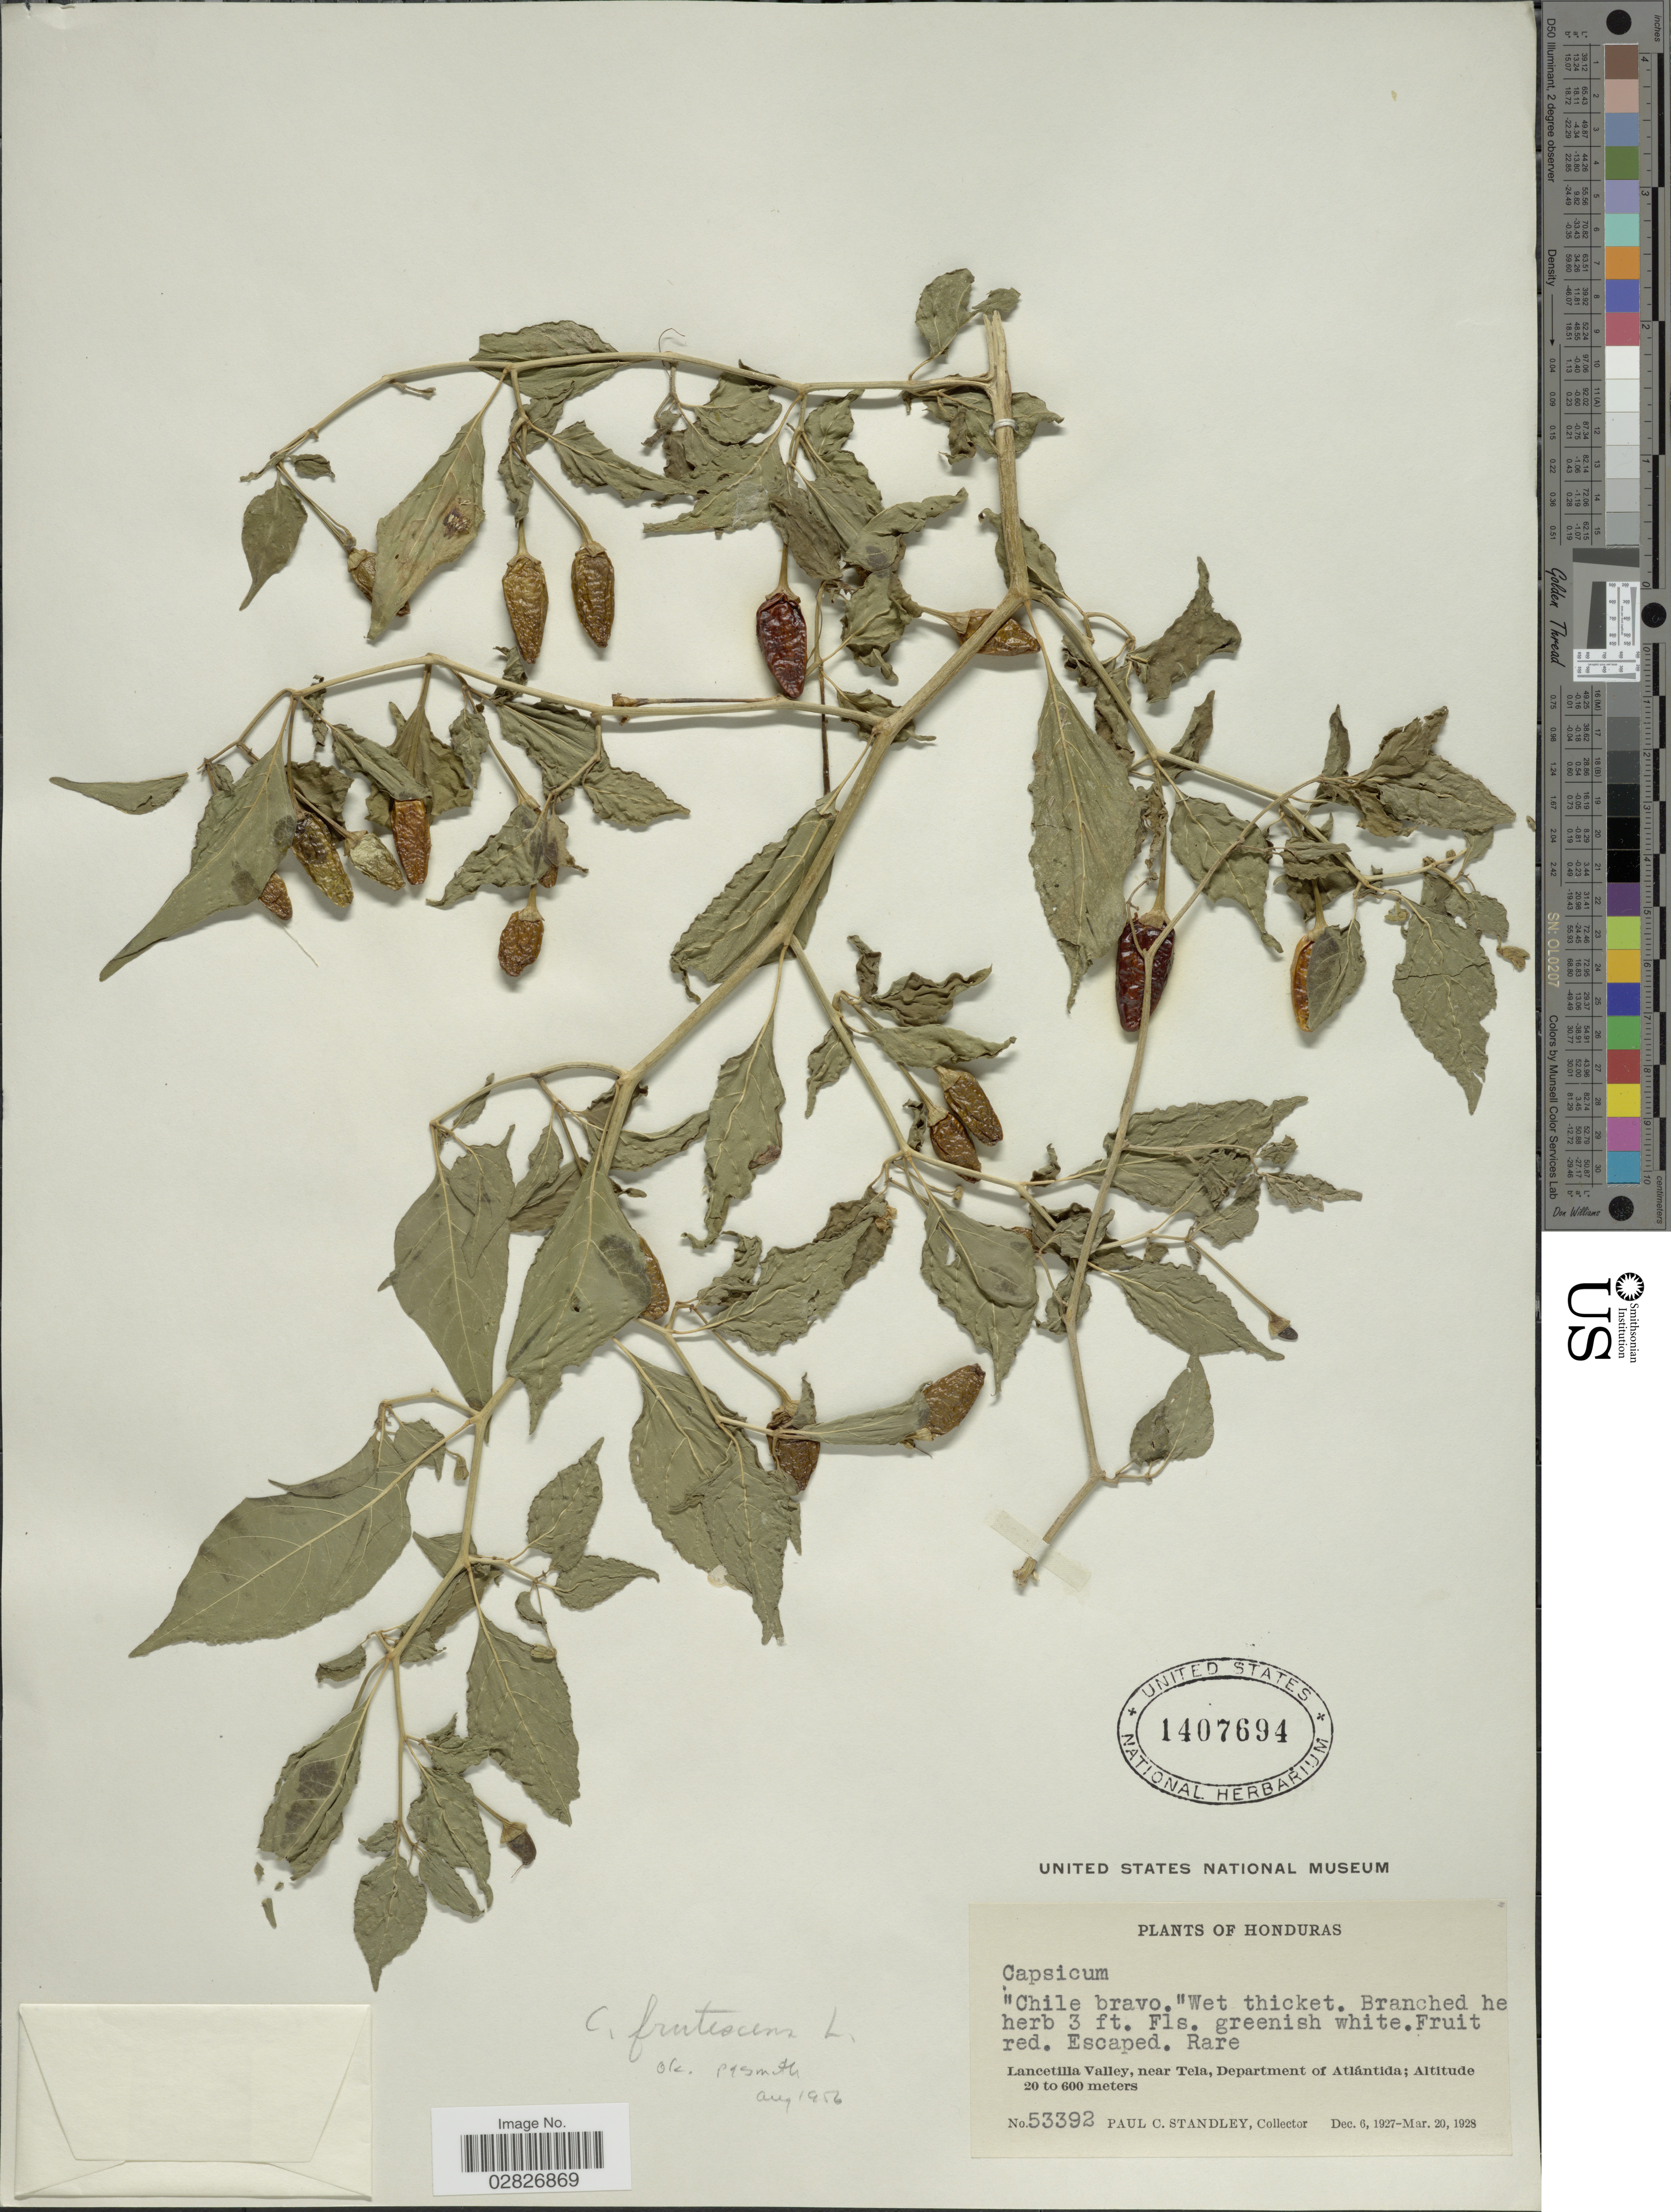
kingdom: Plantae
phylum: Tracheophyta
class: Magnoliopsida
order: Solanales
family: Solanaceae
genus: Capsicum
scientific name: Capsicum frutescens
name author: L.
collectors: P. C. Standley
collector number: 53392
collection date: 1927-12-06/1928-03-20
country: Honduras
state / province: Atlántida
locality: Lancetilla Valley, near Tela, Department of Atlántida.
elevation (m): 20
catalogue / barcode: US 1407694